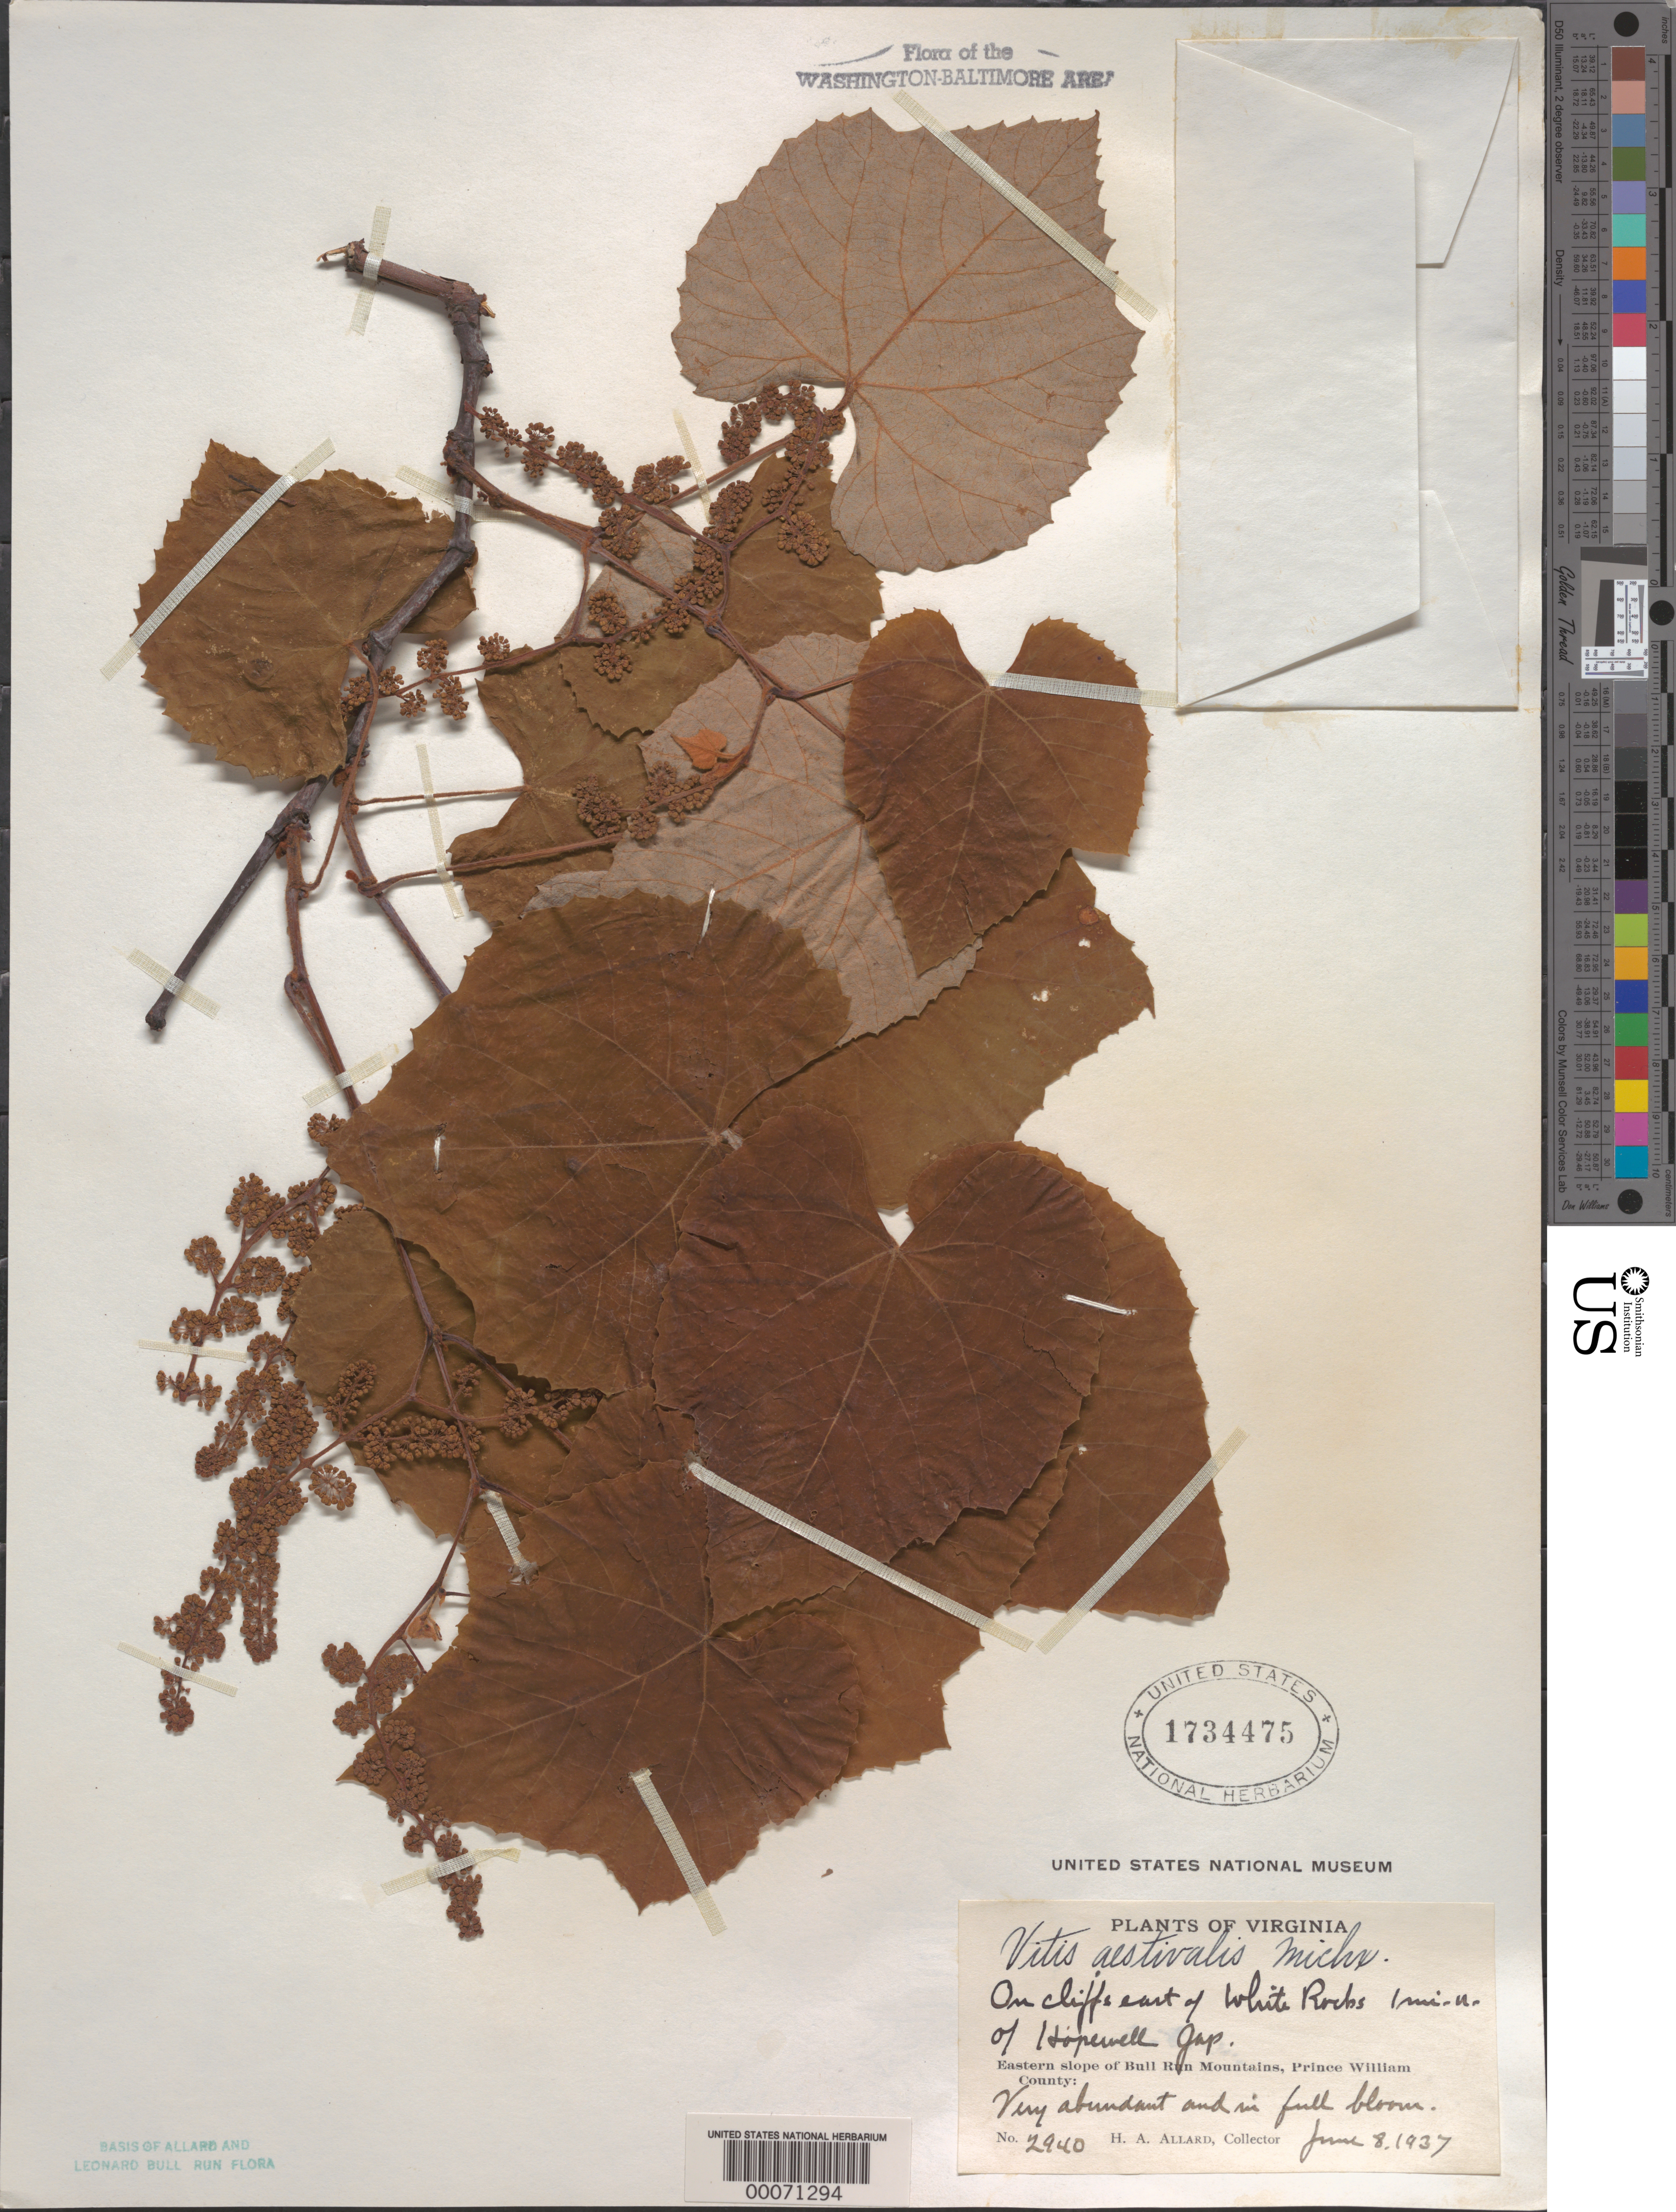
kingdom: Plantae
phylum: Tracheophyta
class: Magnoliopsida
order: Vitales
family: Vitaceae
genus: Vitis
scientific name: Vitis aestivalis var. argentifolia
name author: Michx.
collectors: H. A. Allard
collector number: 2940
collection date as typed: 08 Jun 1937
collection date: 1937-06-08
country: United States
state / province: Virginia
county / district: Prince William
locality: East of White Rocks and north of Hopewell Gap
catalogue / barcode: US 1734475